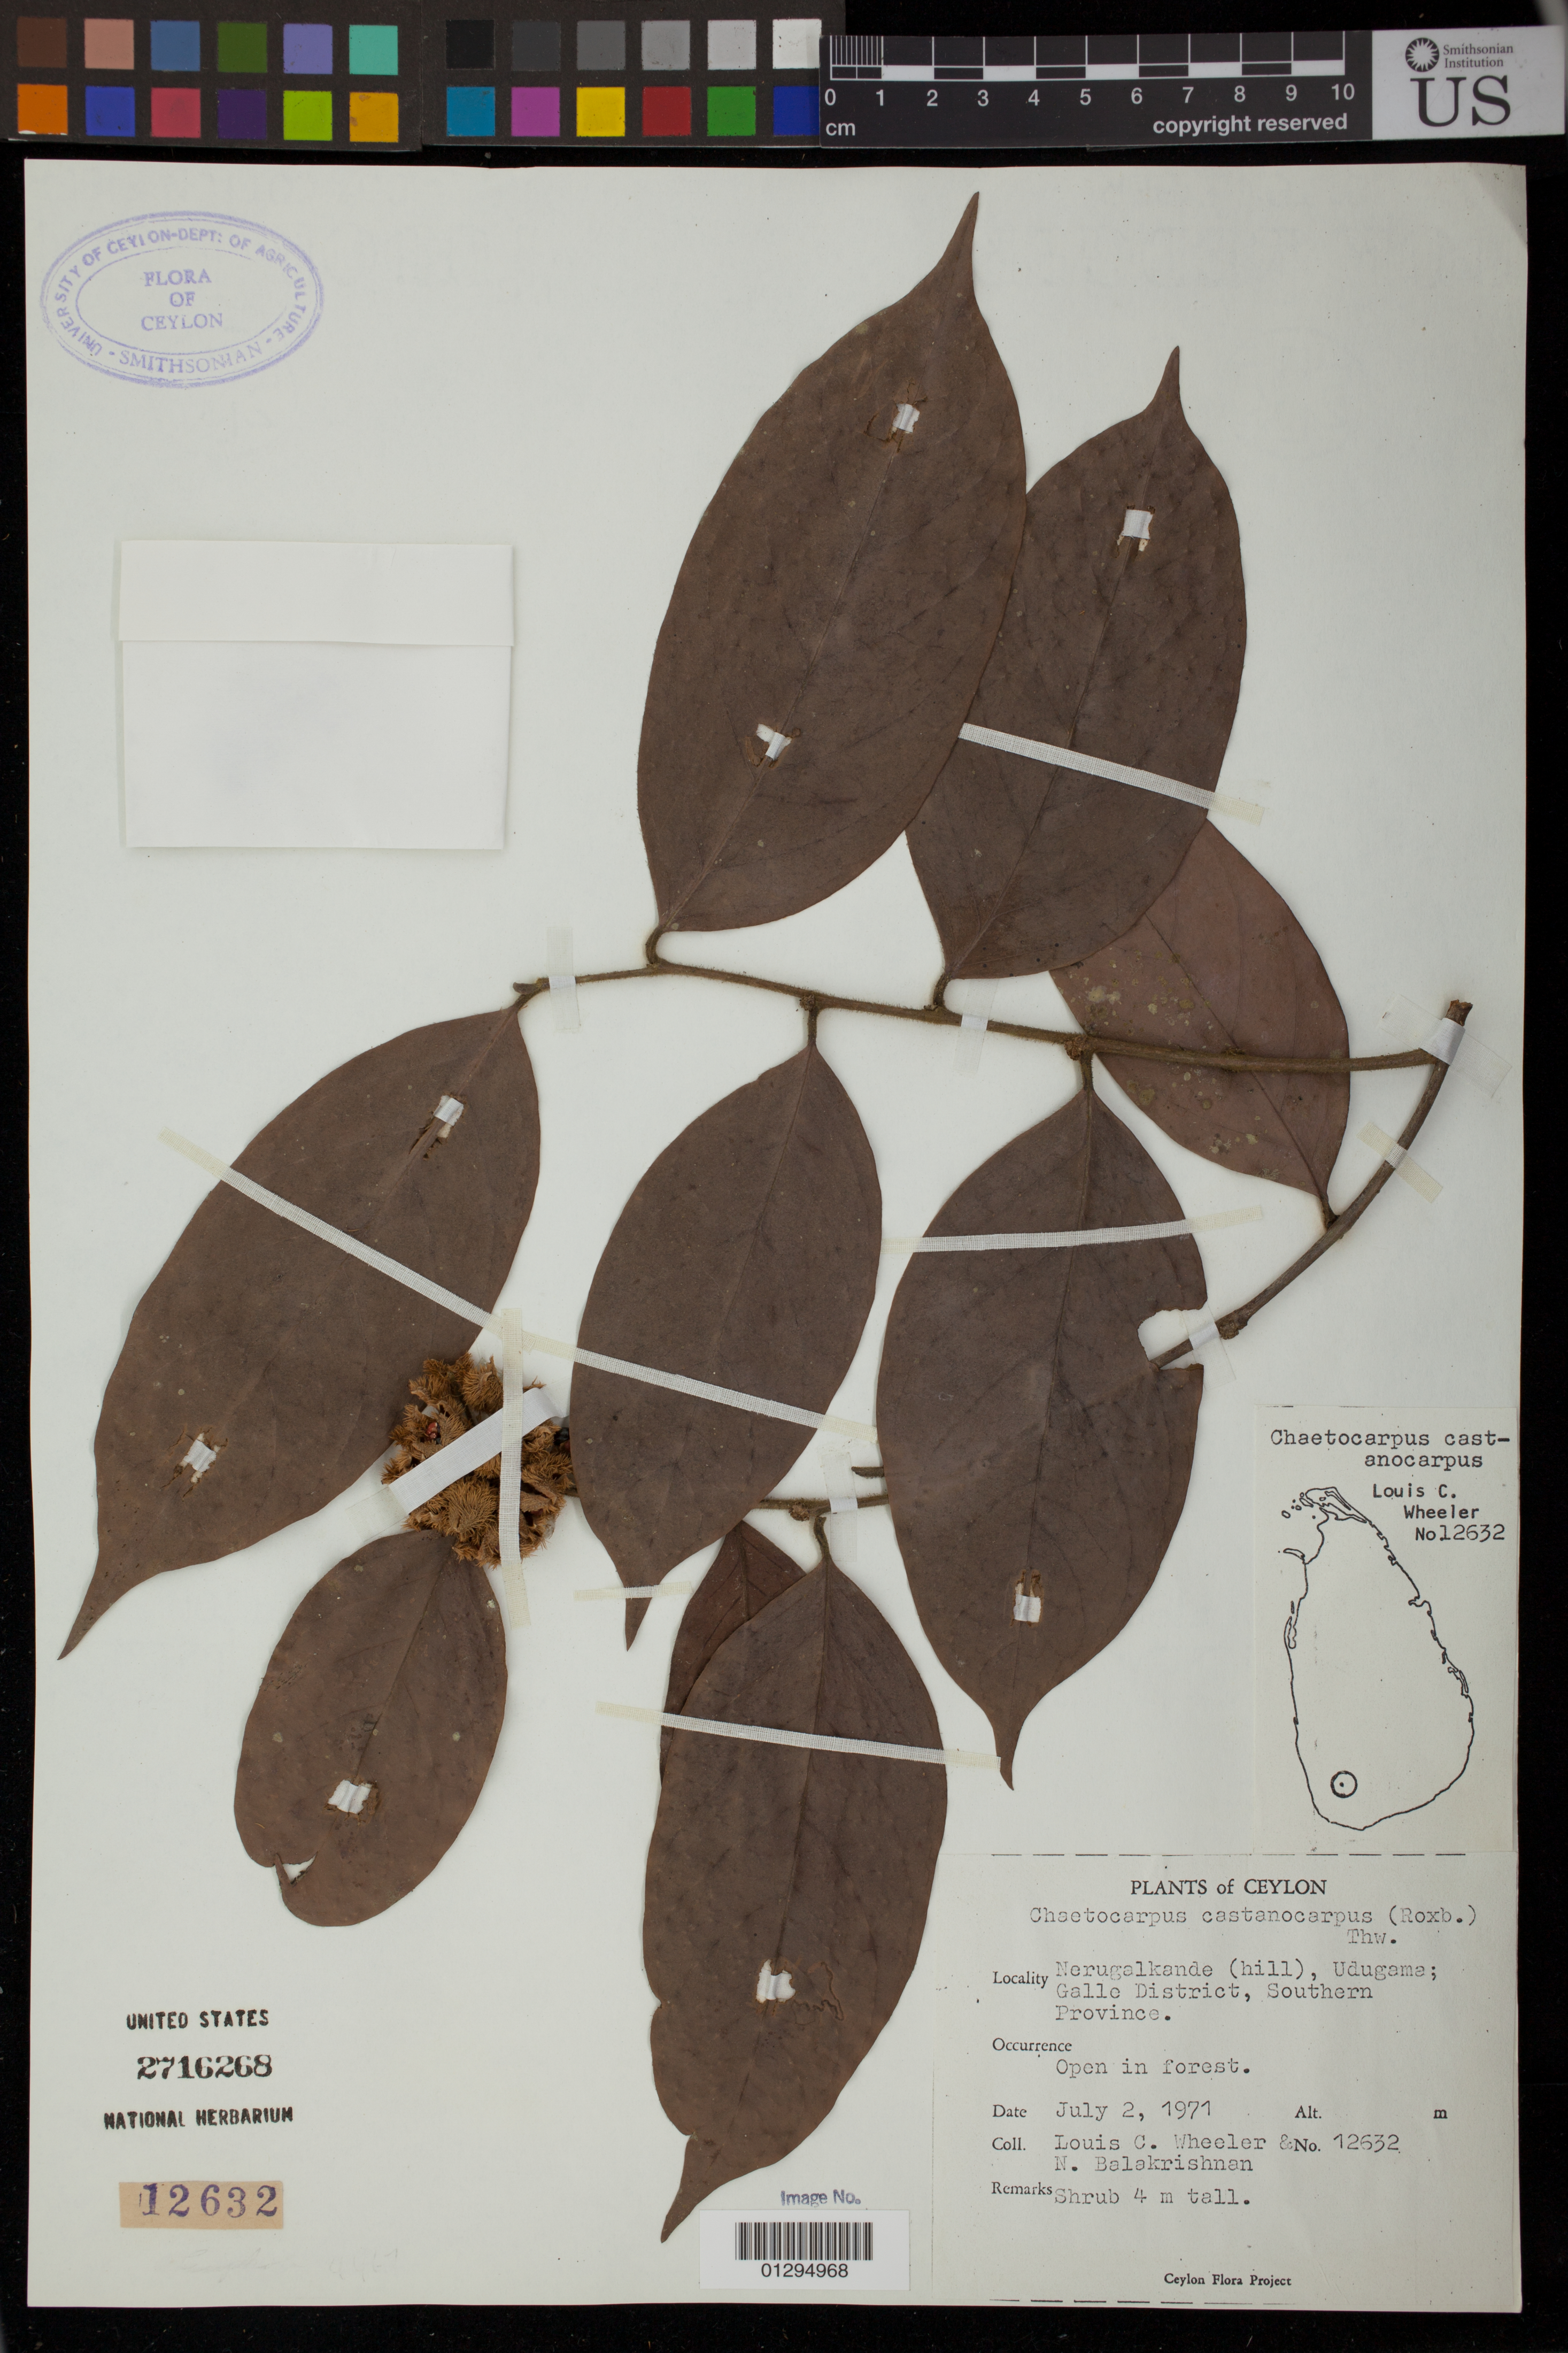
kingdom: Plantae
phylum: Tracheophyta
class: Magnoliopsida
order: Malpighiales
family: Peraceae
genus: Chaetocarpus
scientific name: Chaetocarpus castanocarpus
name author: (Roxb.) Thwaites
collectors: L. C. Wheeler & N. Balakrishnan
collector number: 12632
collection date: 1971-07-02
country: Sri Lanka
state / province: Southern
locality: Nerugalkande (hill), Udugama; Galle District.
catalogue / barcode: US 2716268